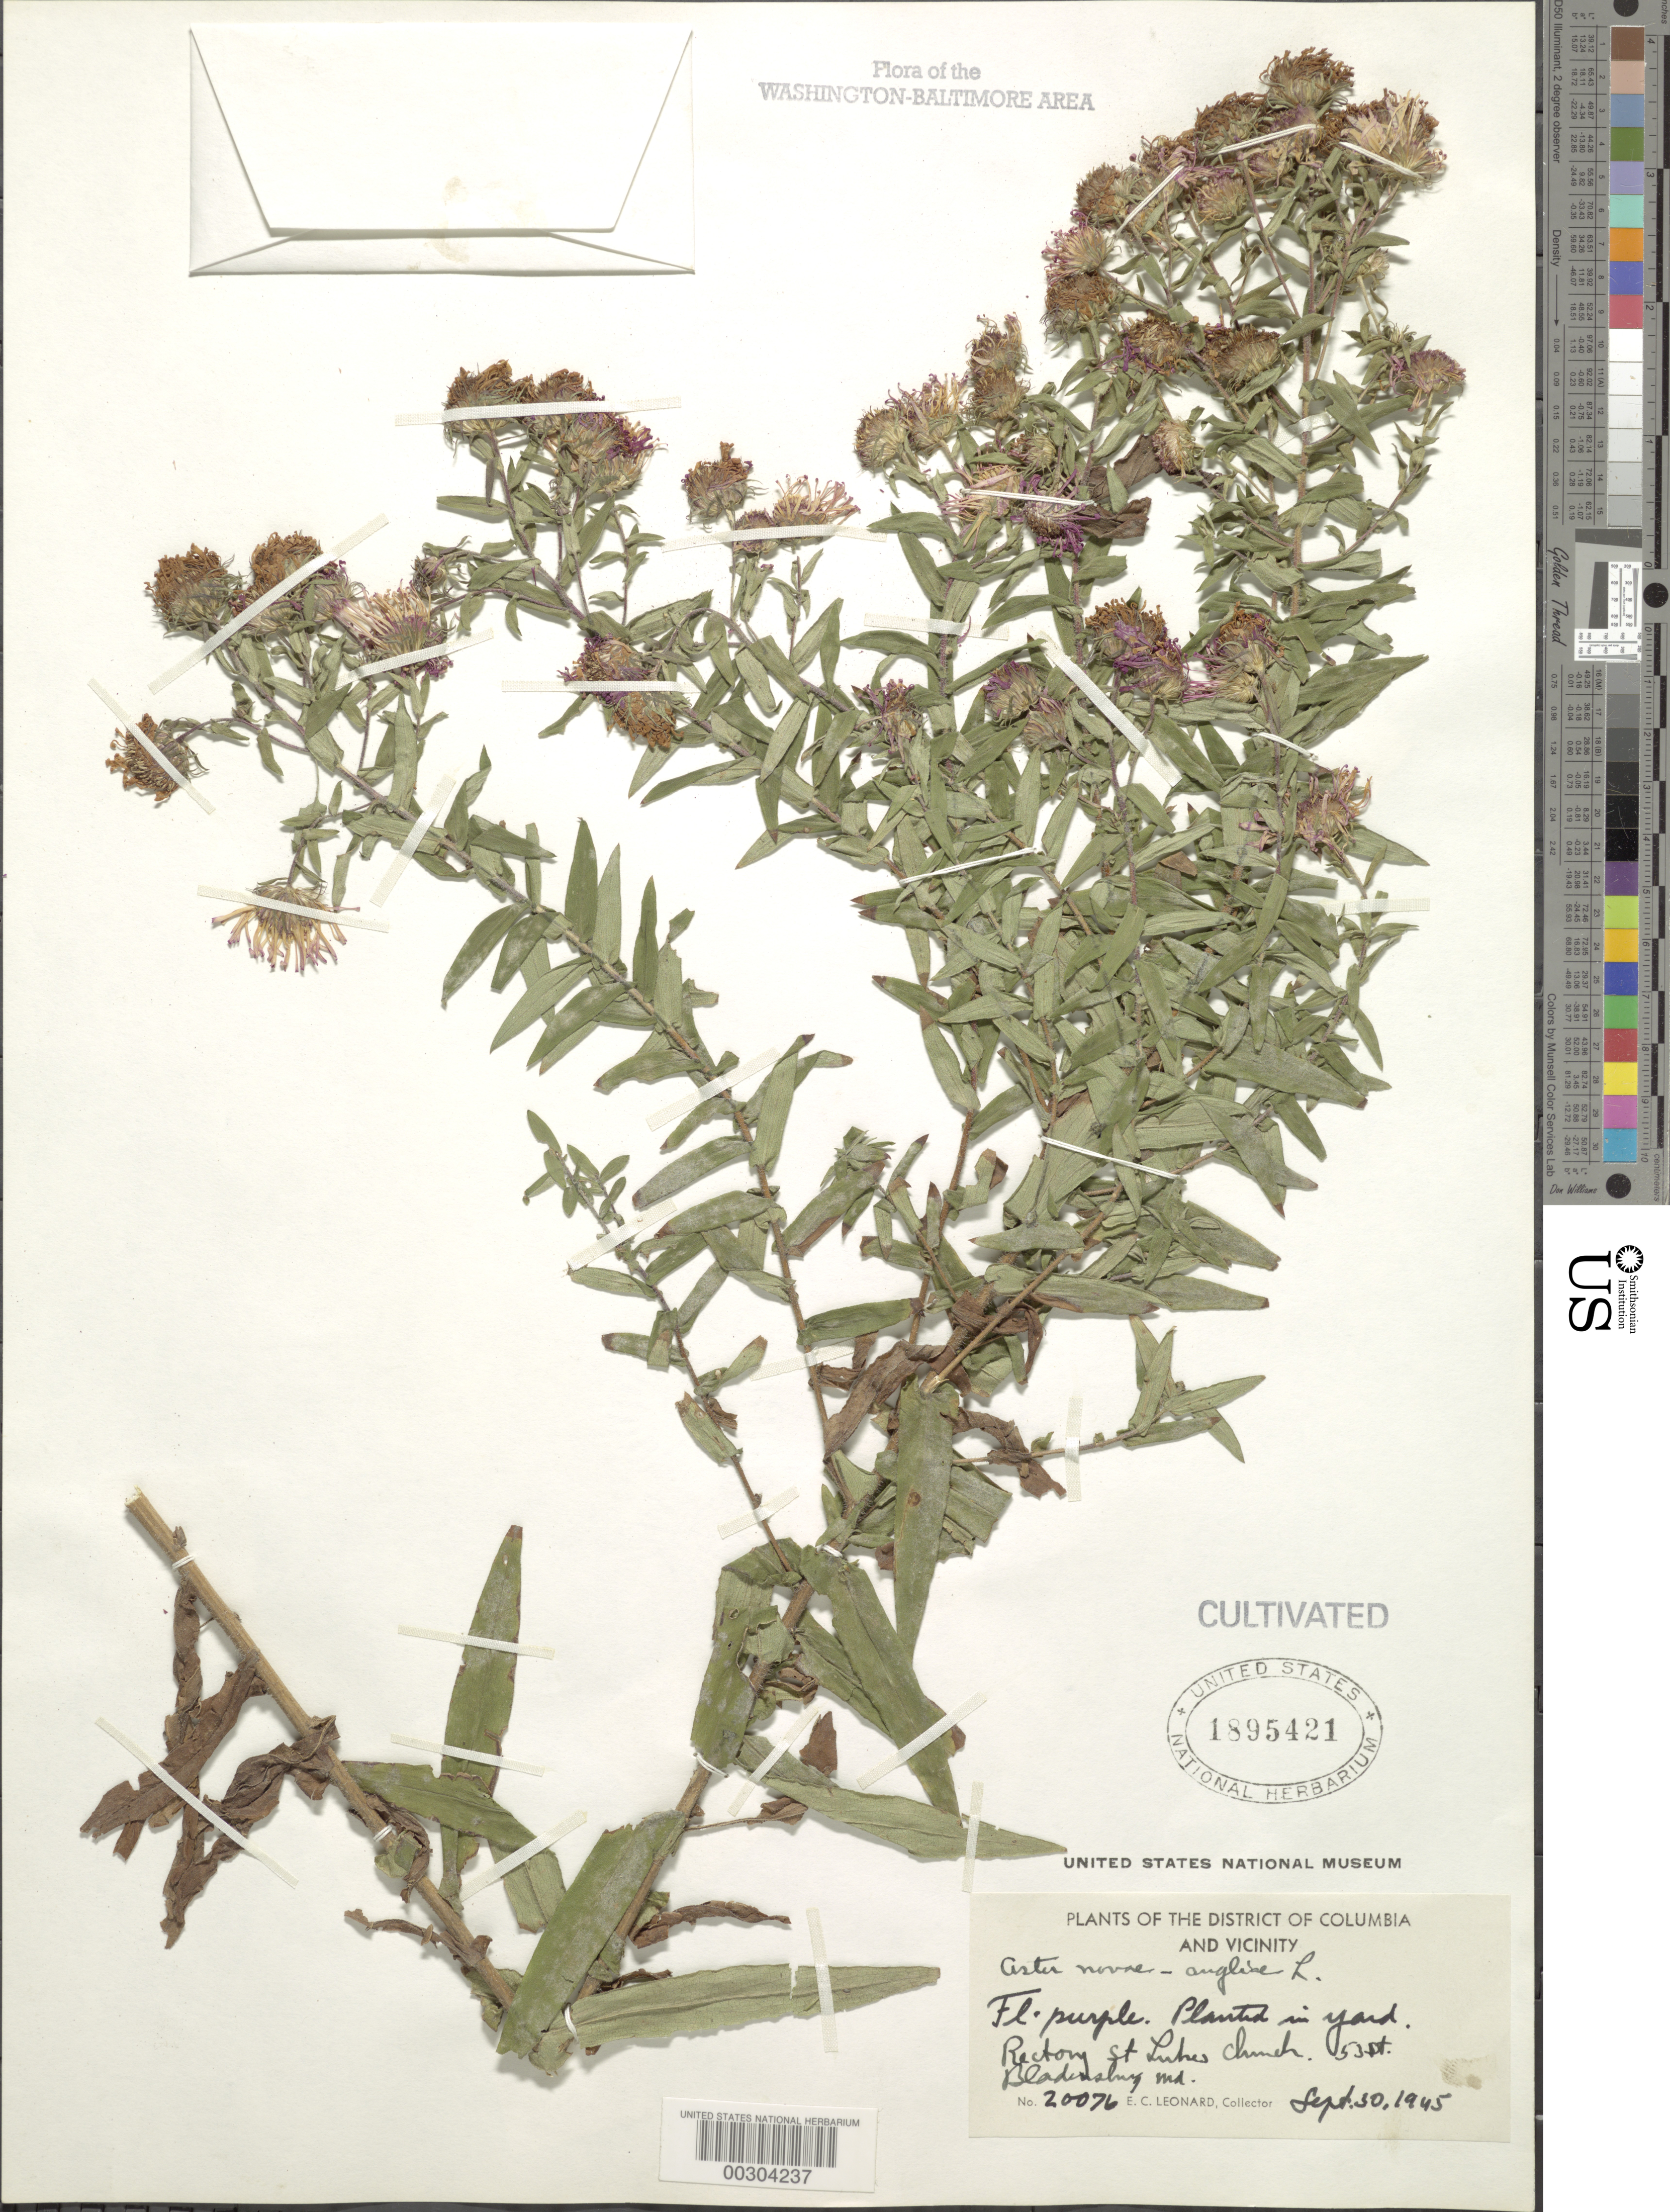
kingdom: Plantae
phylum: Tracheophyta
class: Magnoliopsida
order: Asterales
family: Asteraceae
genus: Symphyotrichum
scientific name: Symphyotrichum novae-angliae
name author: (L.) G.L. Nesom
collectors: E. C. Leonard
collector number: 20076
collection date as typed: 30 Sep 1945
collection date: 1945-09-30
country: United States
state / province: Maryland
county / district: Prince George's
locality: Bladensburg, Rectory of St. Lukes Church, 53 St.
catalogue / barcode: US 1895421